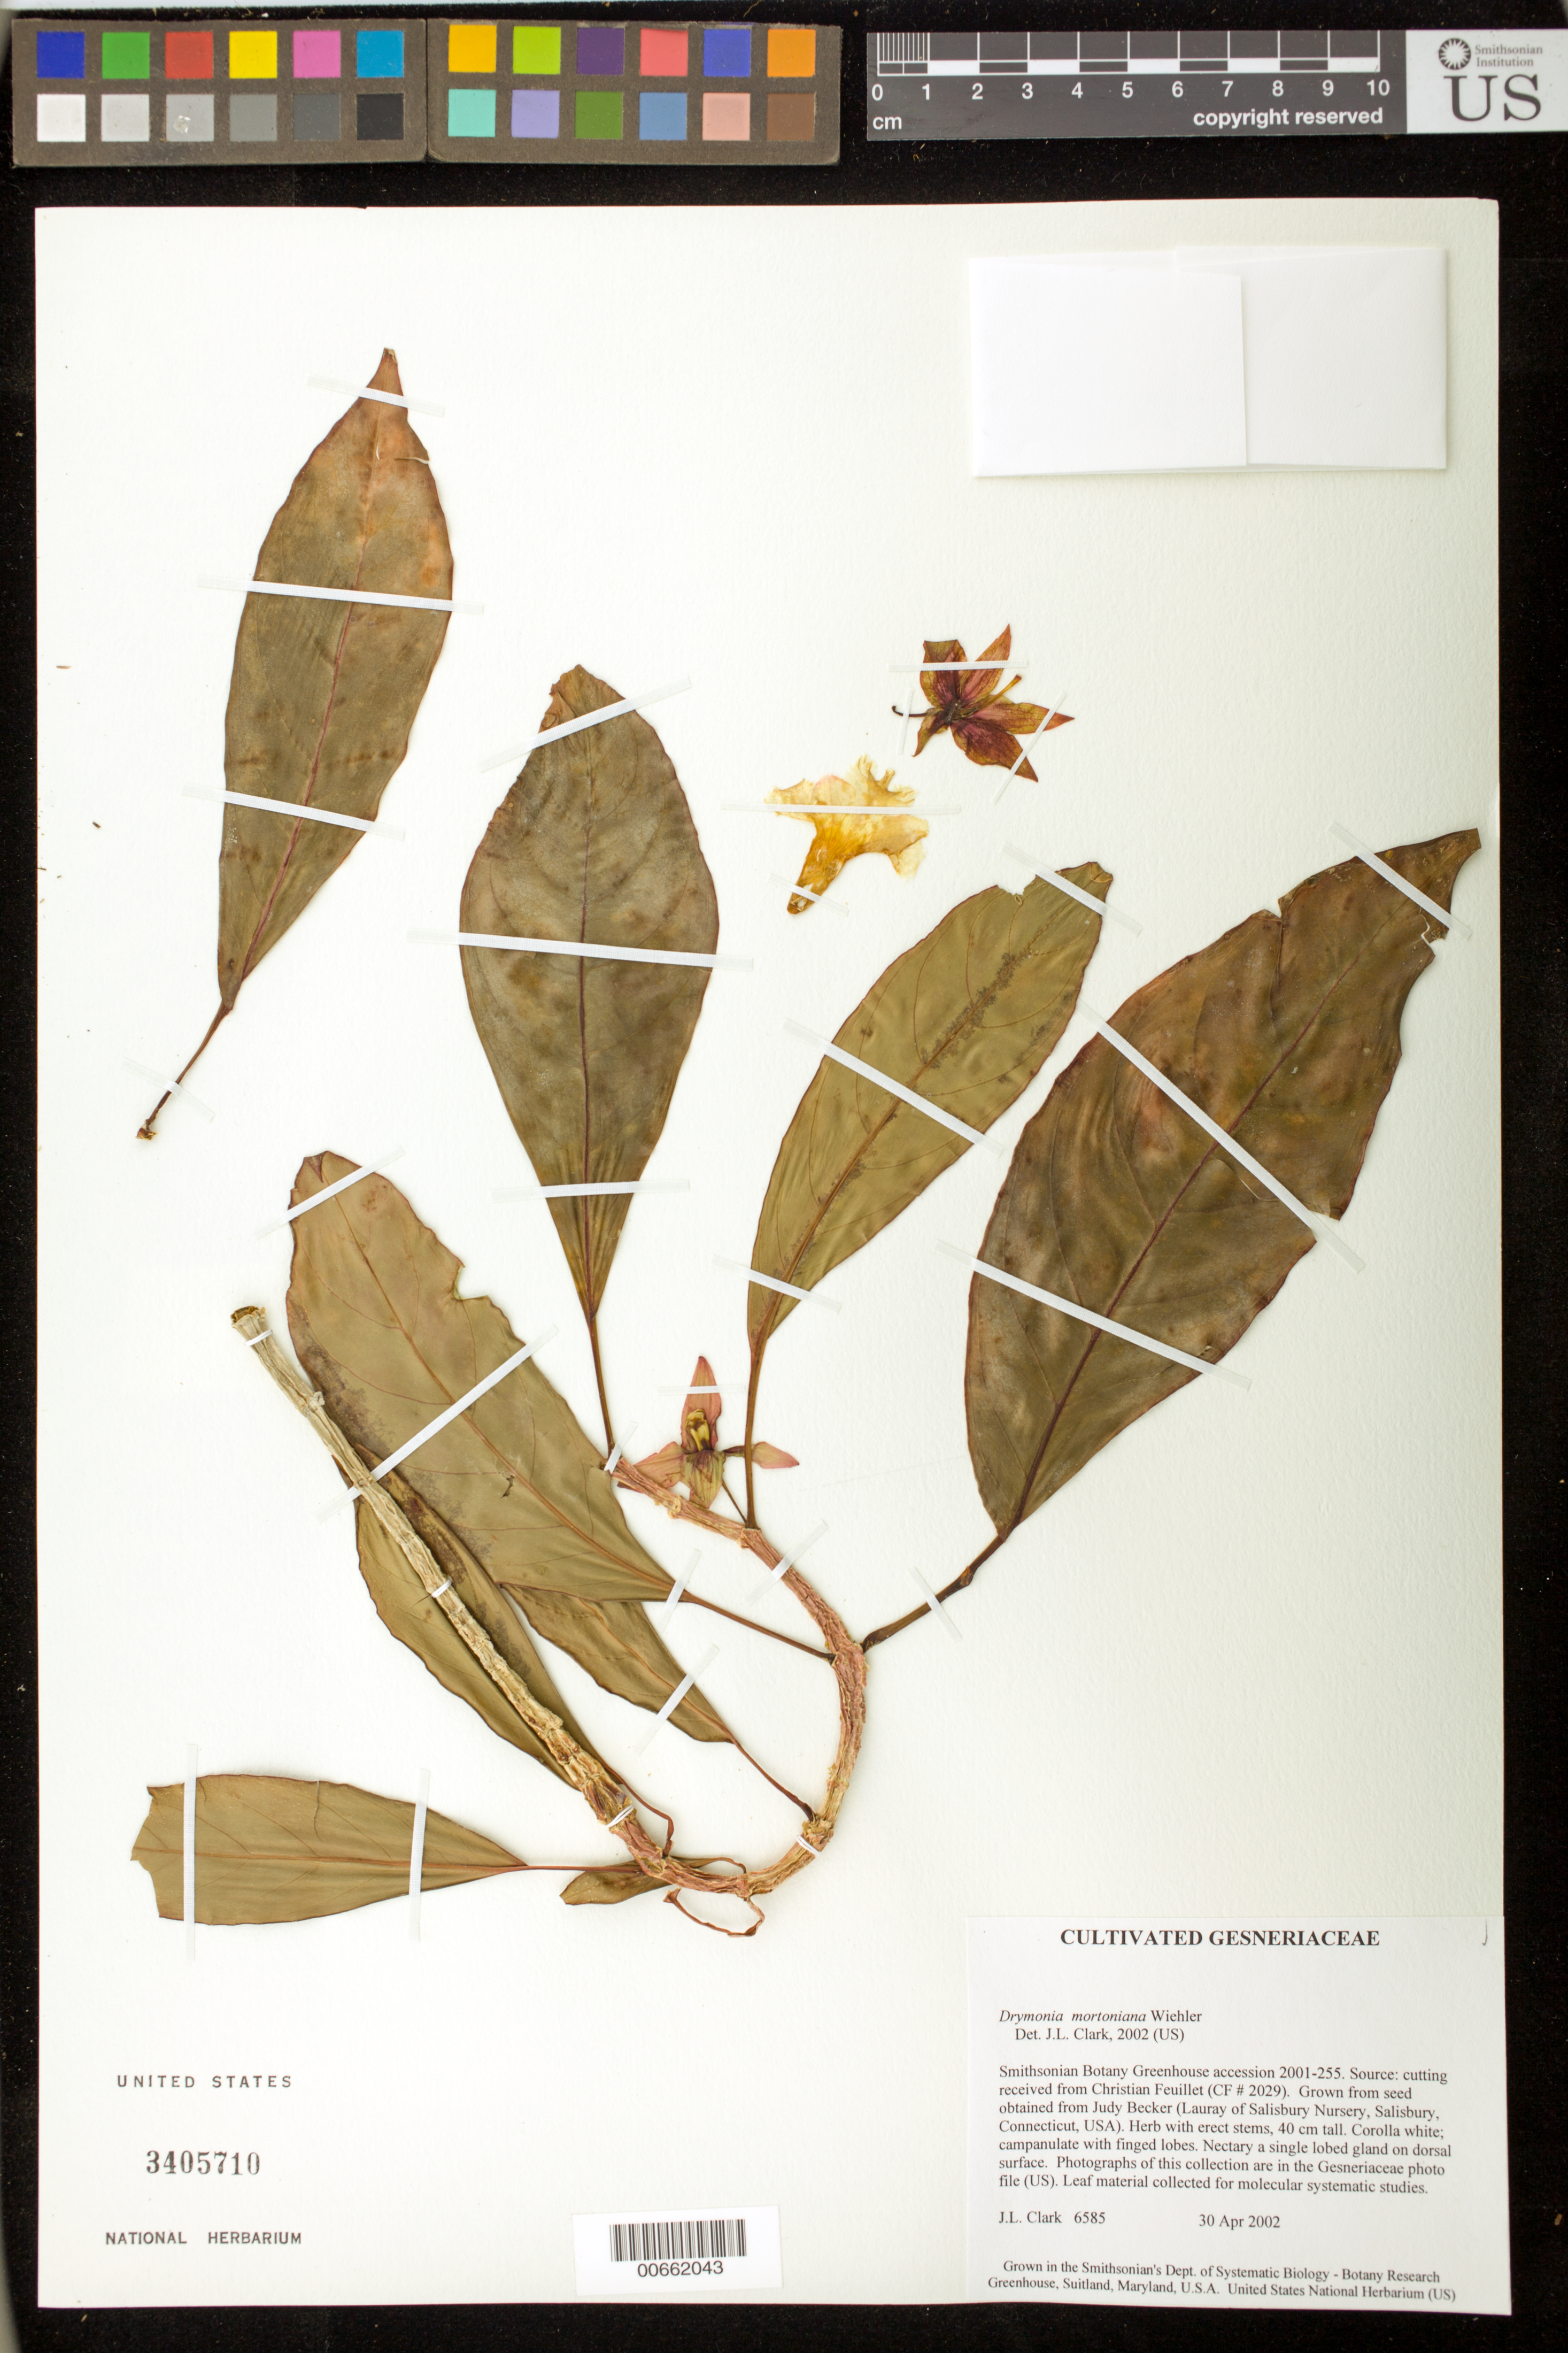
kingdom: Plantae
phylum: Tracheophyta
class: Magnoliopsida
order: Lamiales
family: Gesneriaceae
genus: Drymonia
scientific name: Drymonia mortoniana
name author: Wiehler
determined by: Clark, J. L., (SEL), The Marie Selby Botanical Garden (UNITED STATES)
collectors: J. L. Clark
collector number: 6585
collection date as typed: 30 Apr 2002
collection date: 2002-04-30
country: United States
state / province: Maryland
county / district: Prince George's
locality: Grown in the Smithsonian's Dept. of Systematic Biology-Botany Research Greenhouse, Suitland, Maryland, U.S.A.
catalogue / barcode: US 3405710